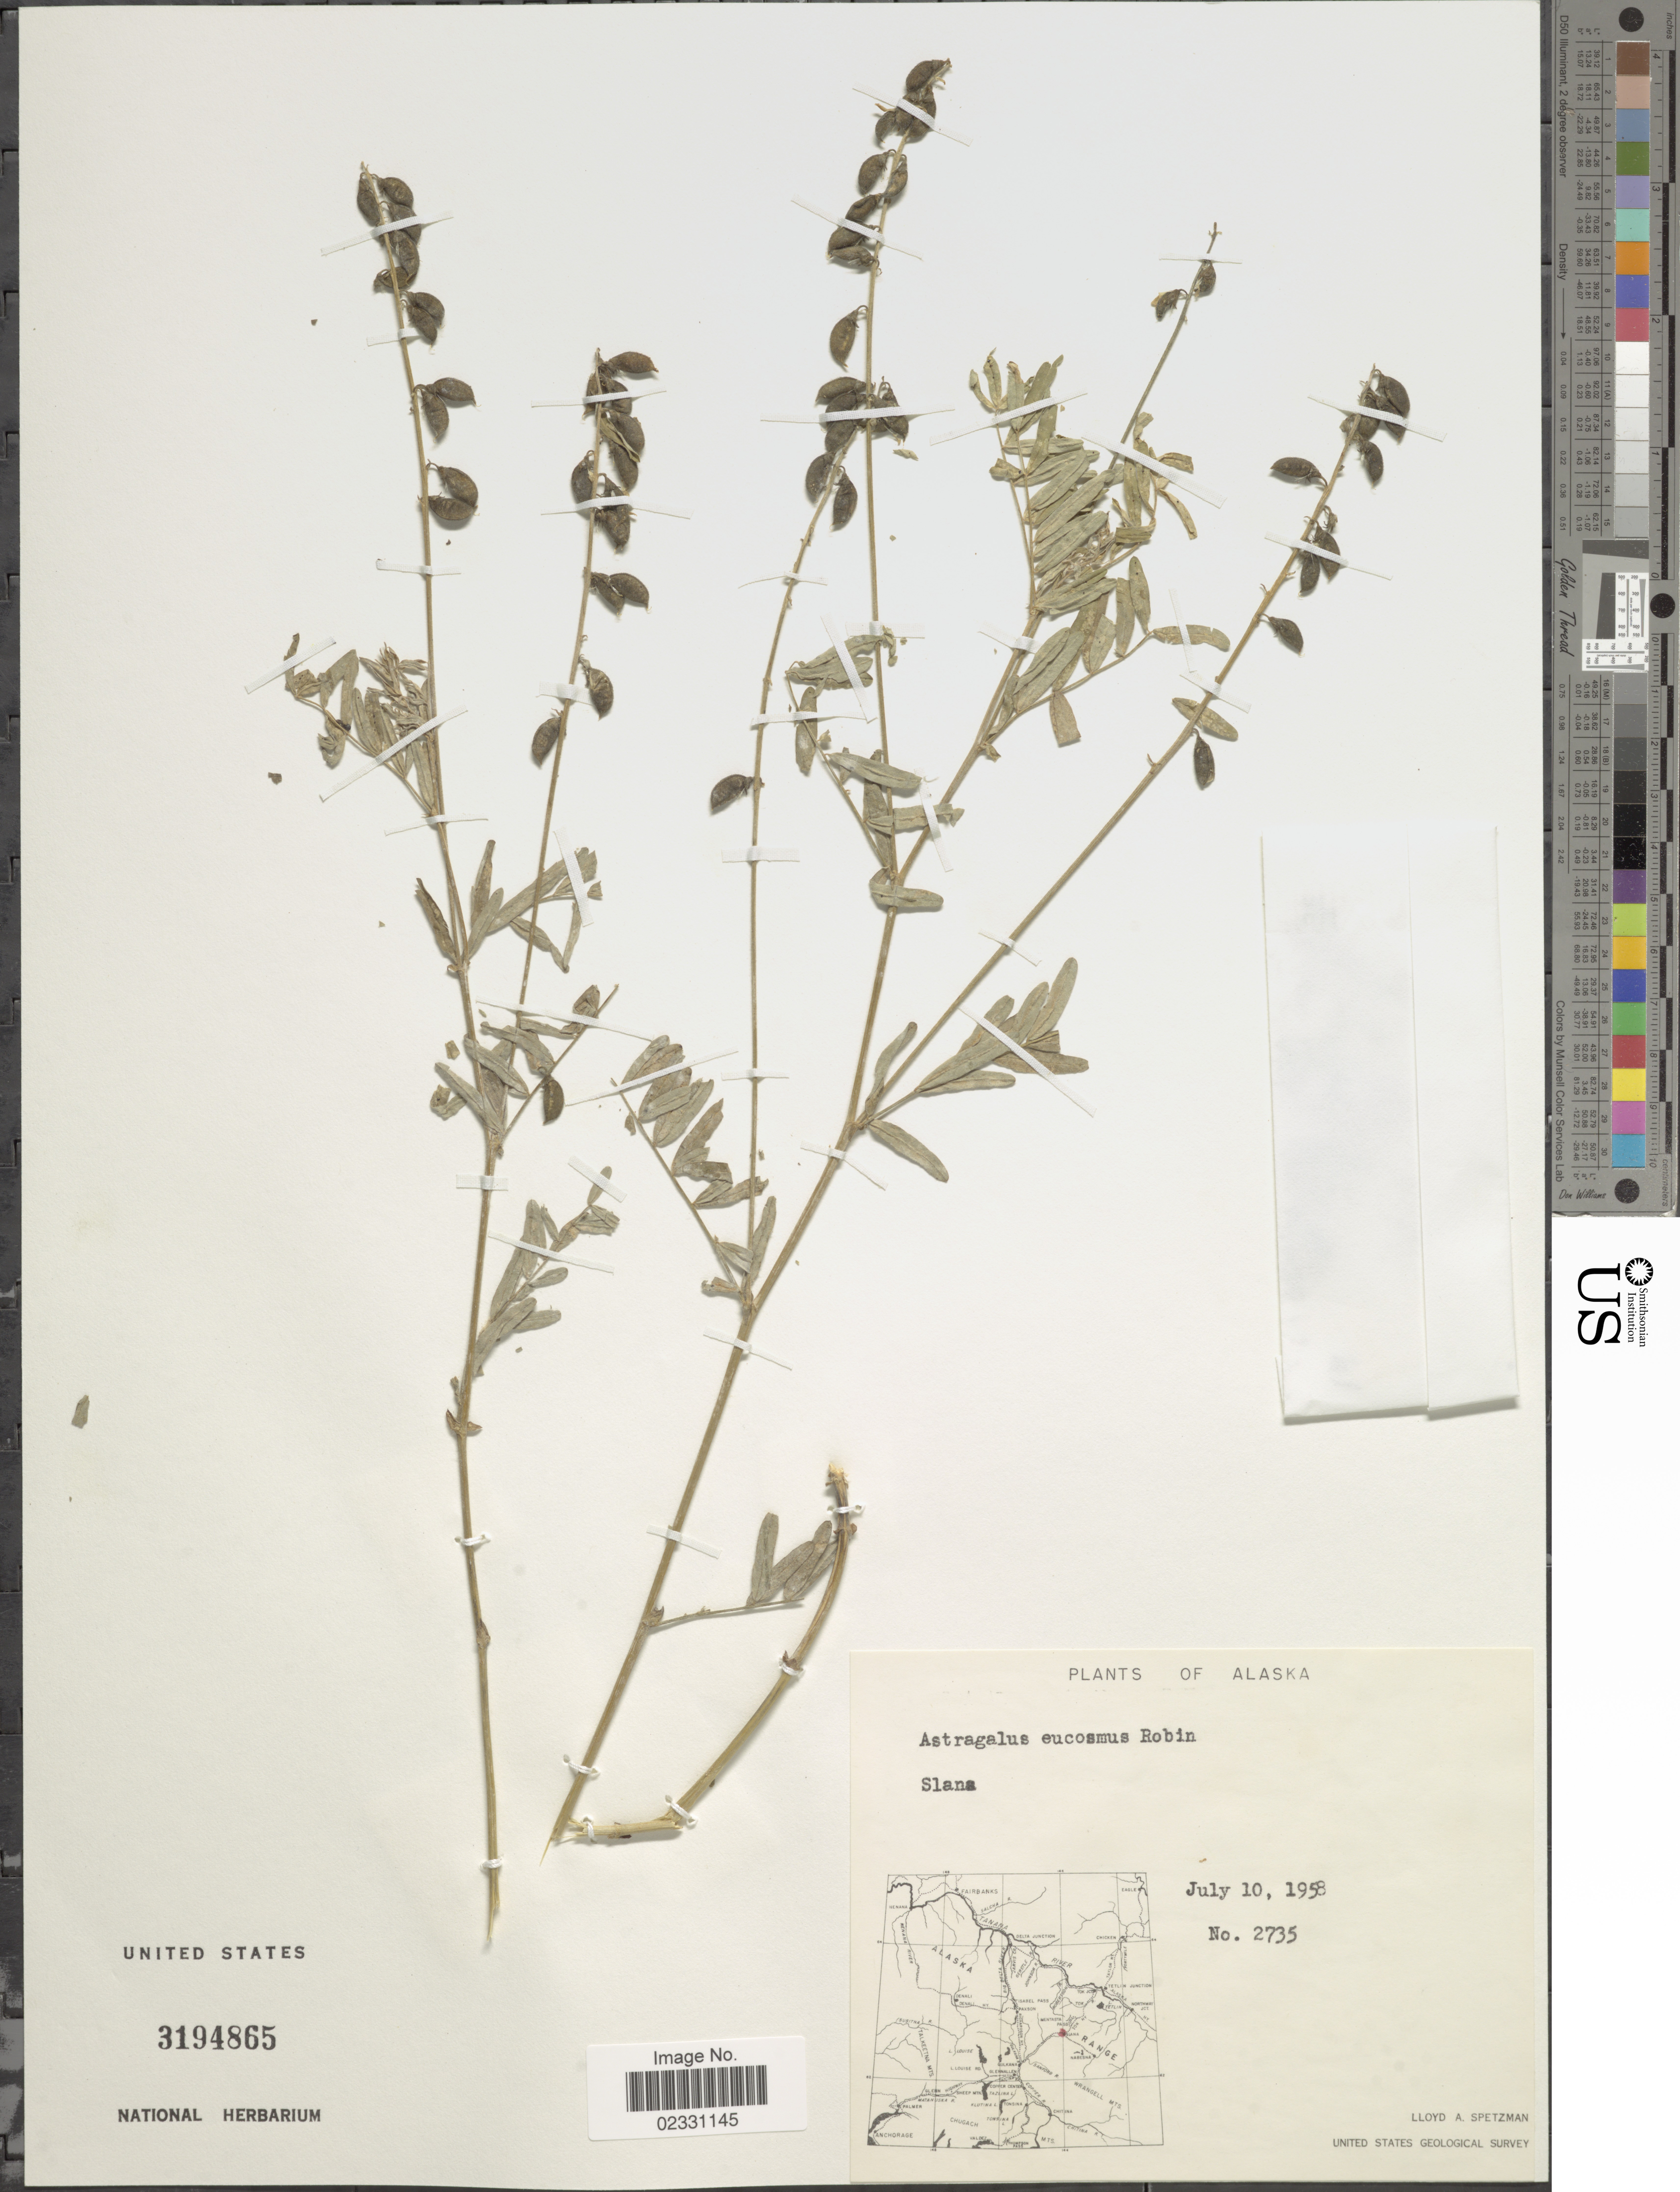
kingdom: Plantae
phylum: Tracheophyta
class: Magnoliopsida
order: Fabales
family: Fabaceae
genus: Astragalus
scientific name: Astragalus eucosmus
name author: B.L. Rob.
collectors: L. Spetzman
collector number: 2735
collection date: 1958-07-10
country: United States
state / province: Alaska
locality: Slana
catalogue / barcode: US 3194865